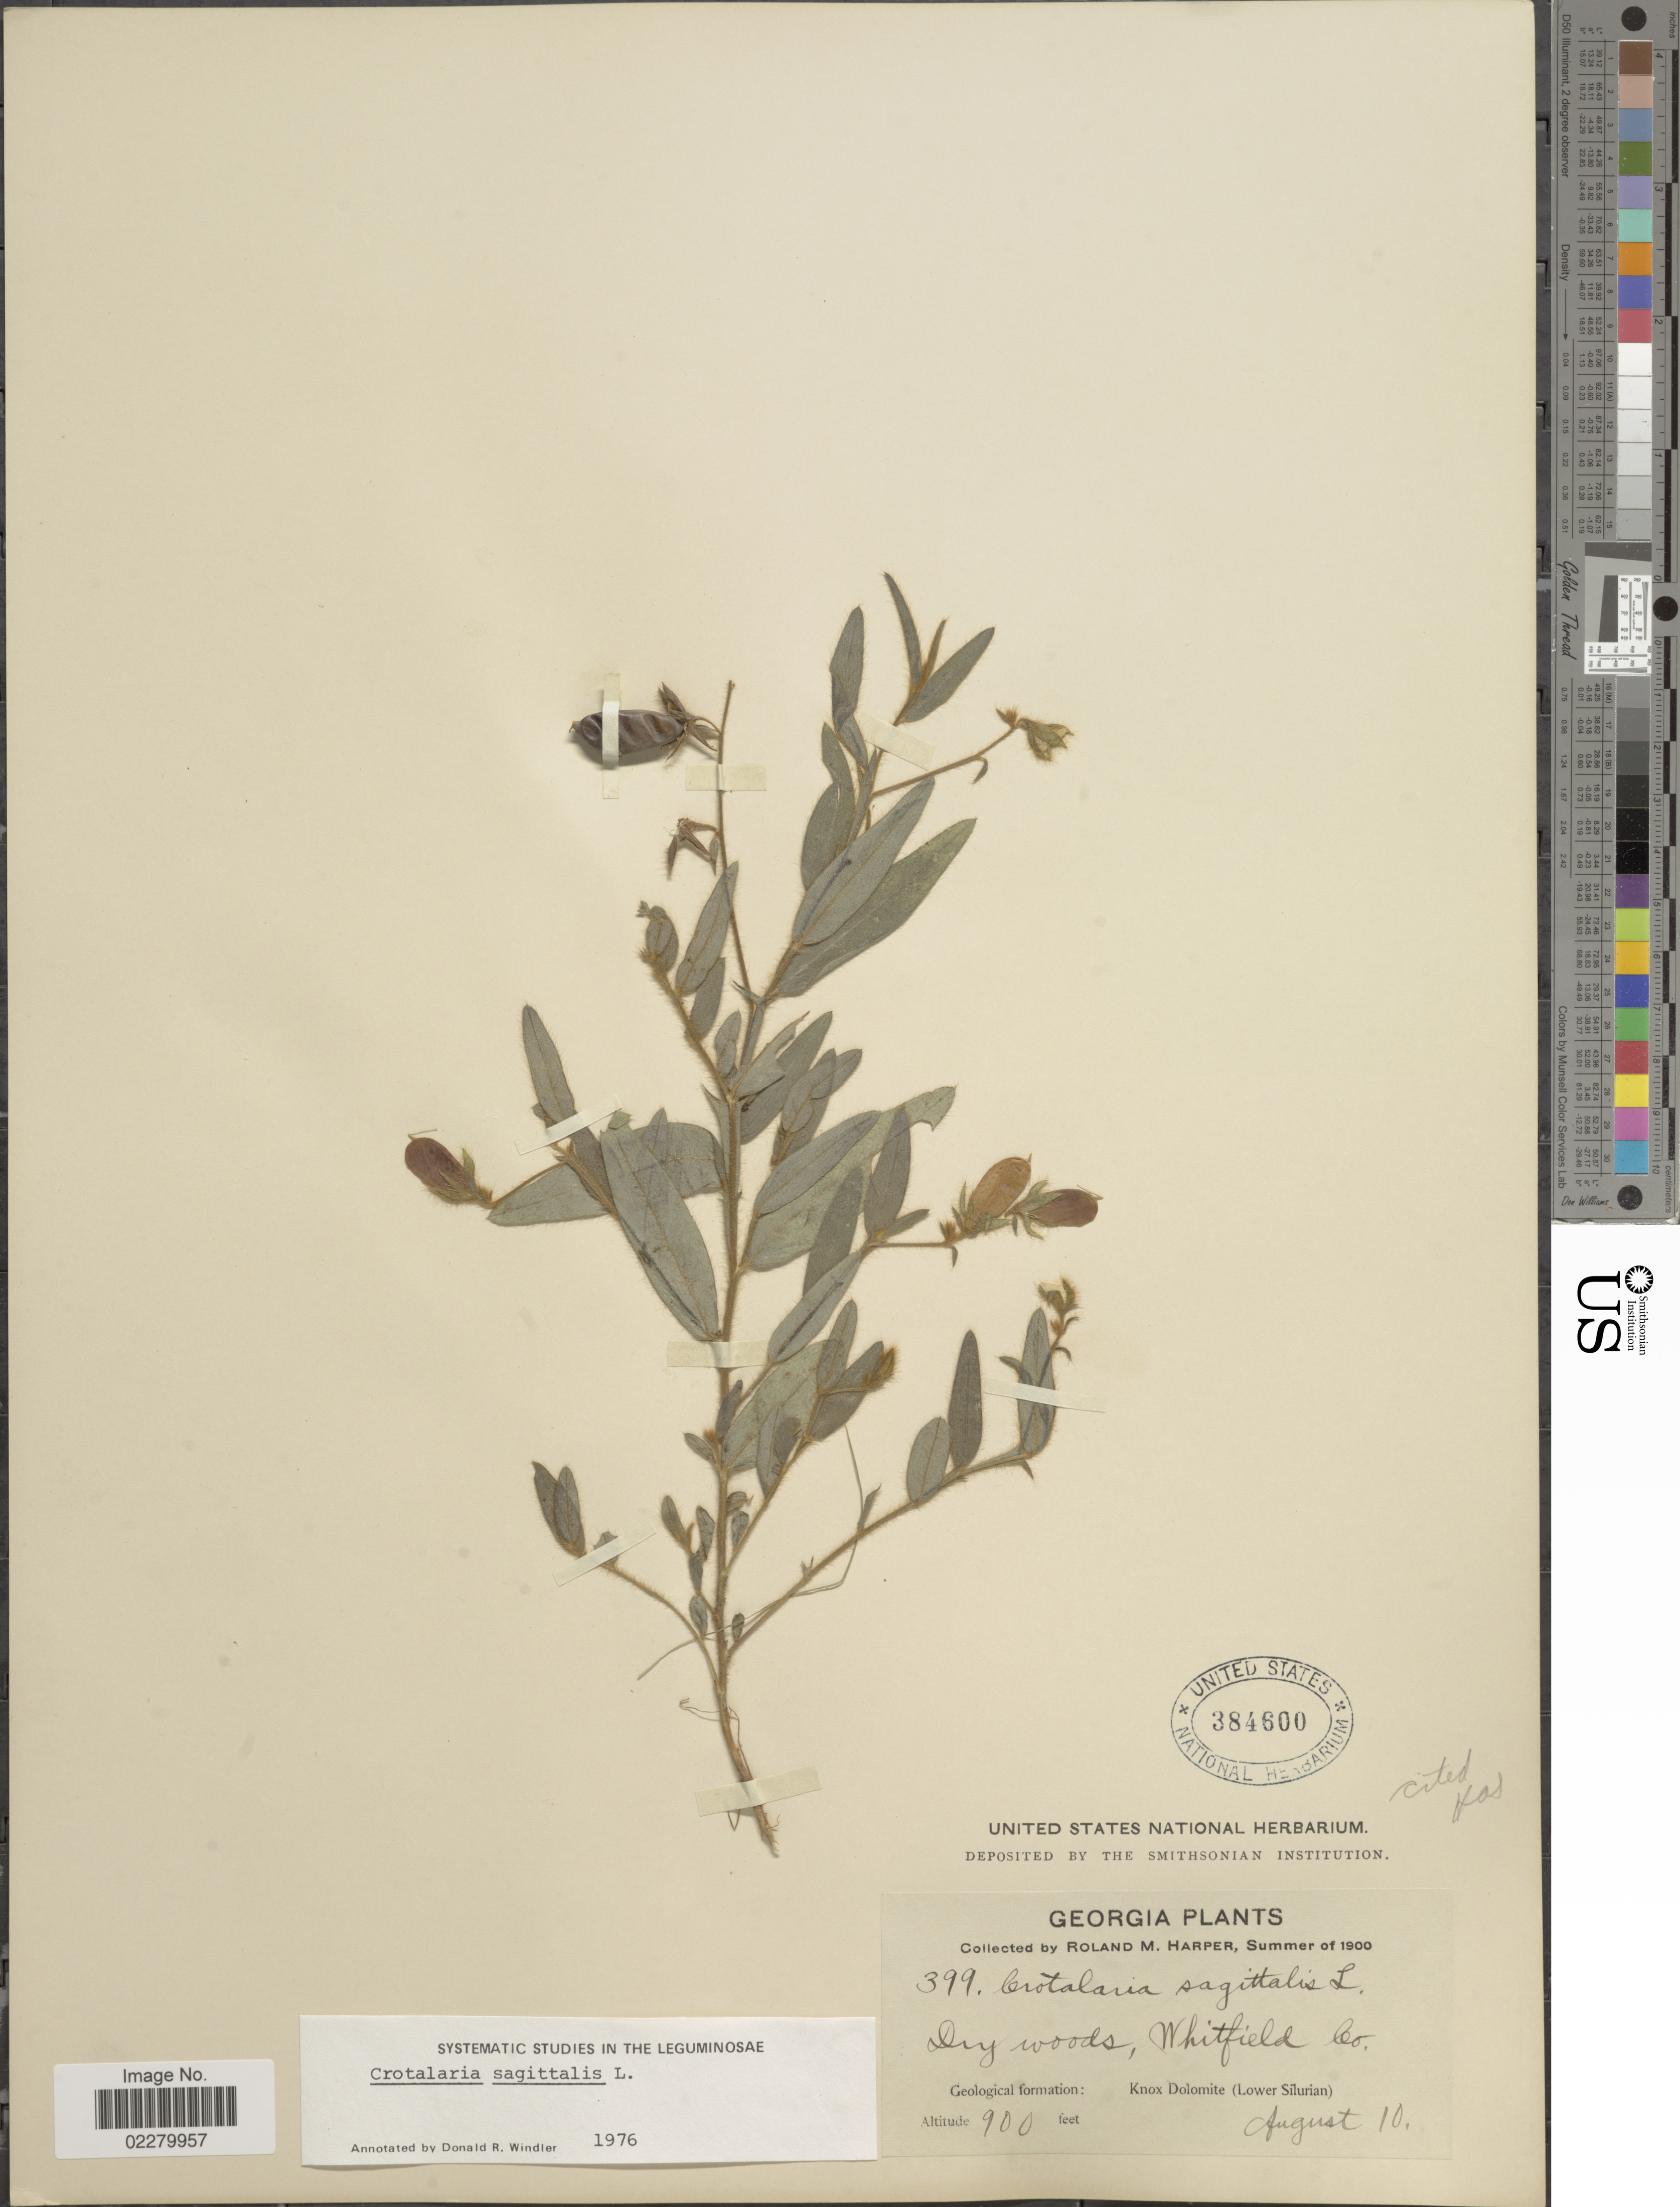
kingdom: Plantae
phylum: Tracheophyta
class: Magnoliopsida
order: Fabales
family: Fabaceae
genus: Crotalaria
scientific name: Crotalaria sagittalis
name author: L.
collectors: R. M. Harper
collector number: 399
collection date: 1900-08-10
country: United States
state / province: Georgia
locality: Dry woods, Whitfield Co. Geological formation: Knox Dolomite (Lower Silurian)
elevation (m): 274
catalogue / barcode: US 384600